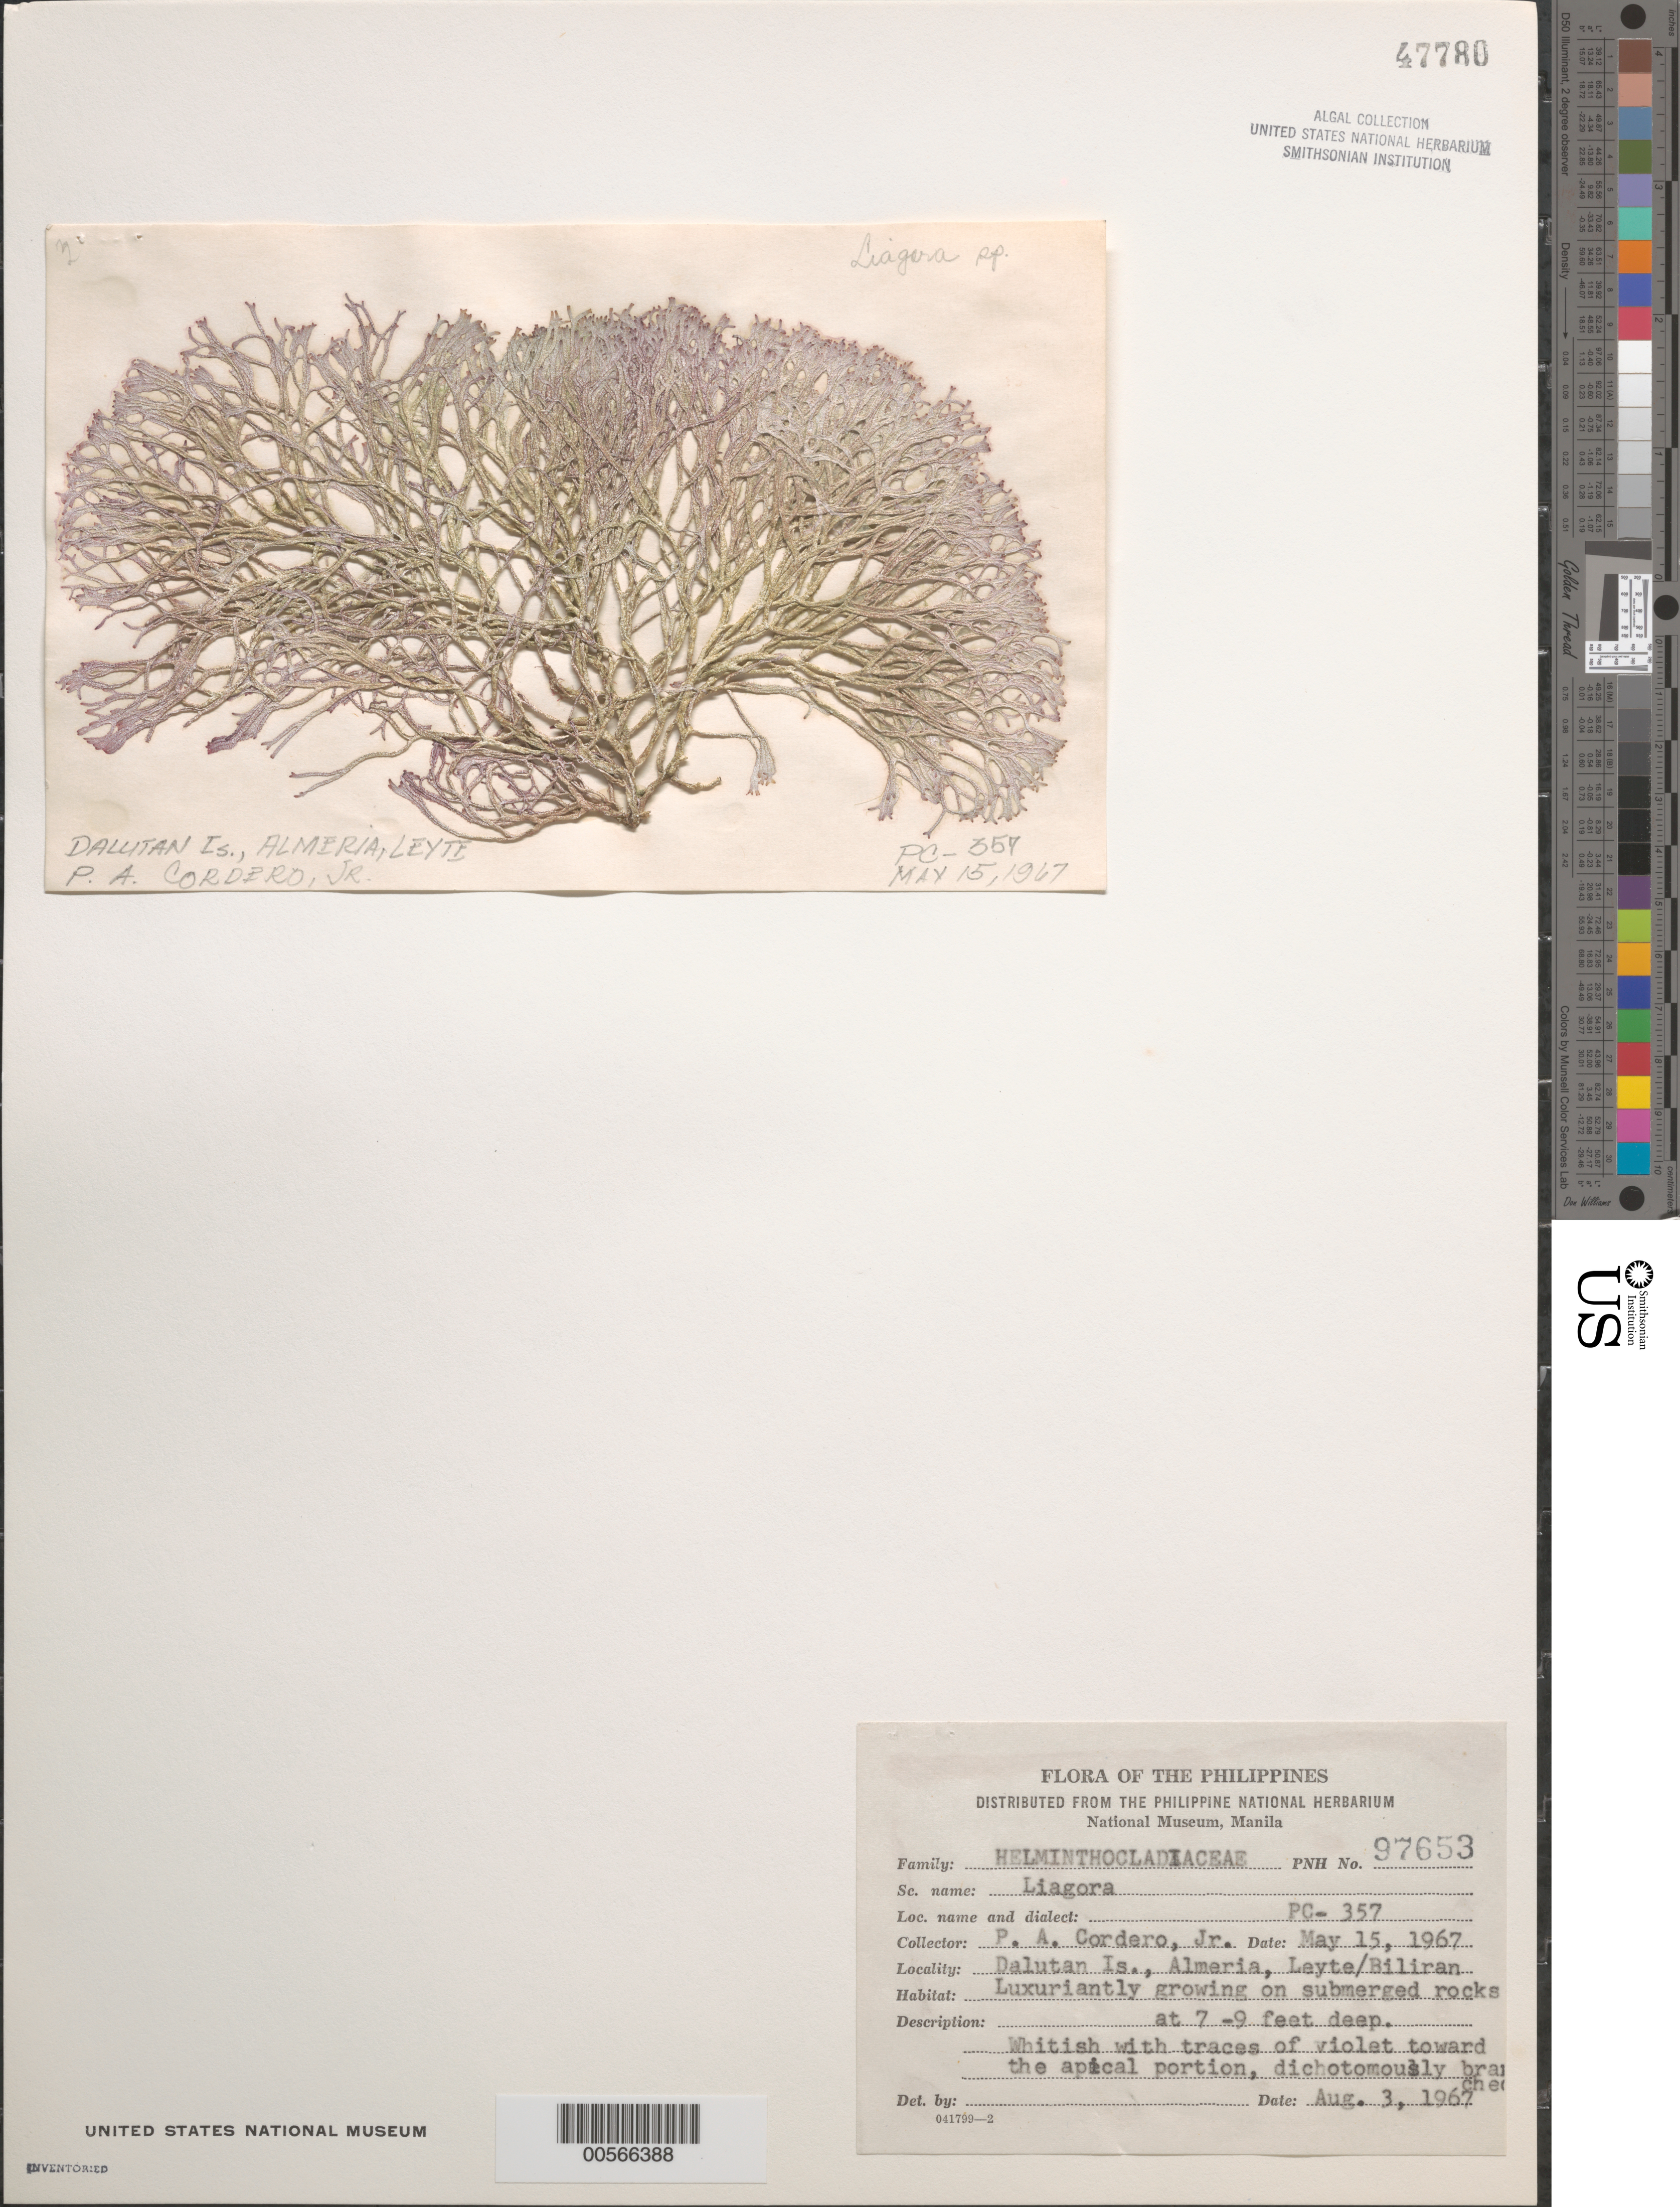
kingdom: Plantae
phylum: Rhodophyta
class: Florideophyceae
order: Nemaliales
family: Liagoraceae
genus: Liagora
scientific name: Liagora sp.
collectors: P. A. Cordero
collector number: Pc-357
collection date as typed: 15 May 1967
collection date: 1967-05-15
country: Philippines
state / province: Eastern Visayas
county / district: Leyte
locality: Dalutan island, almeria, leyte/biliran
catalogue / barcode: US 47780